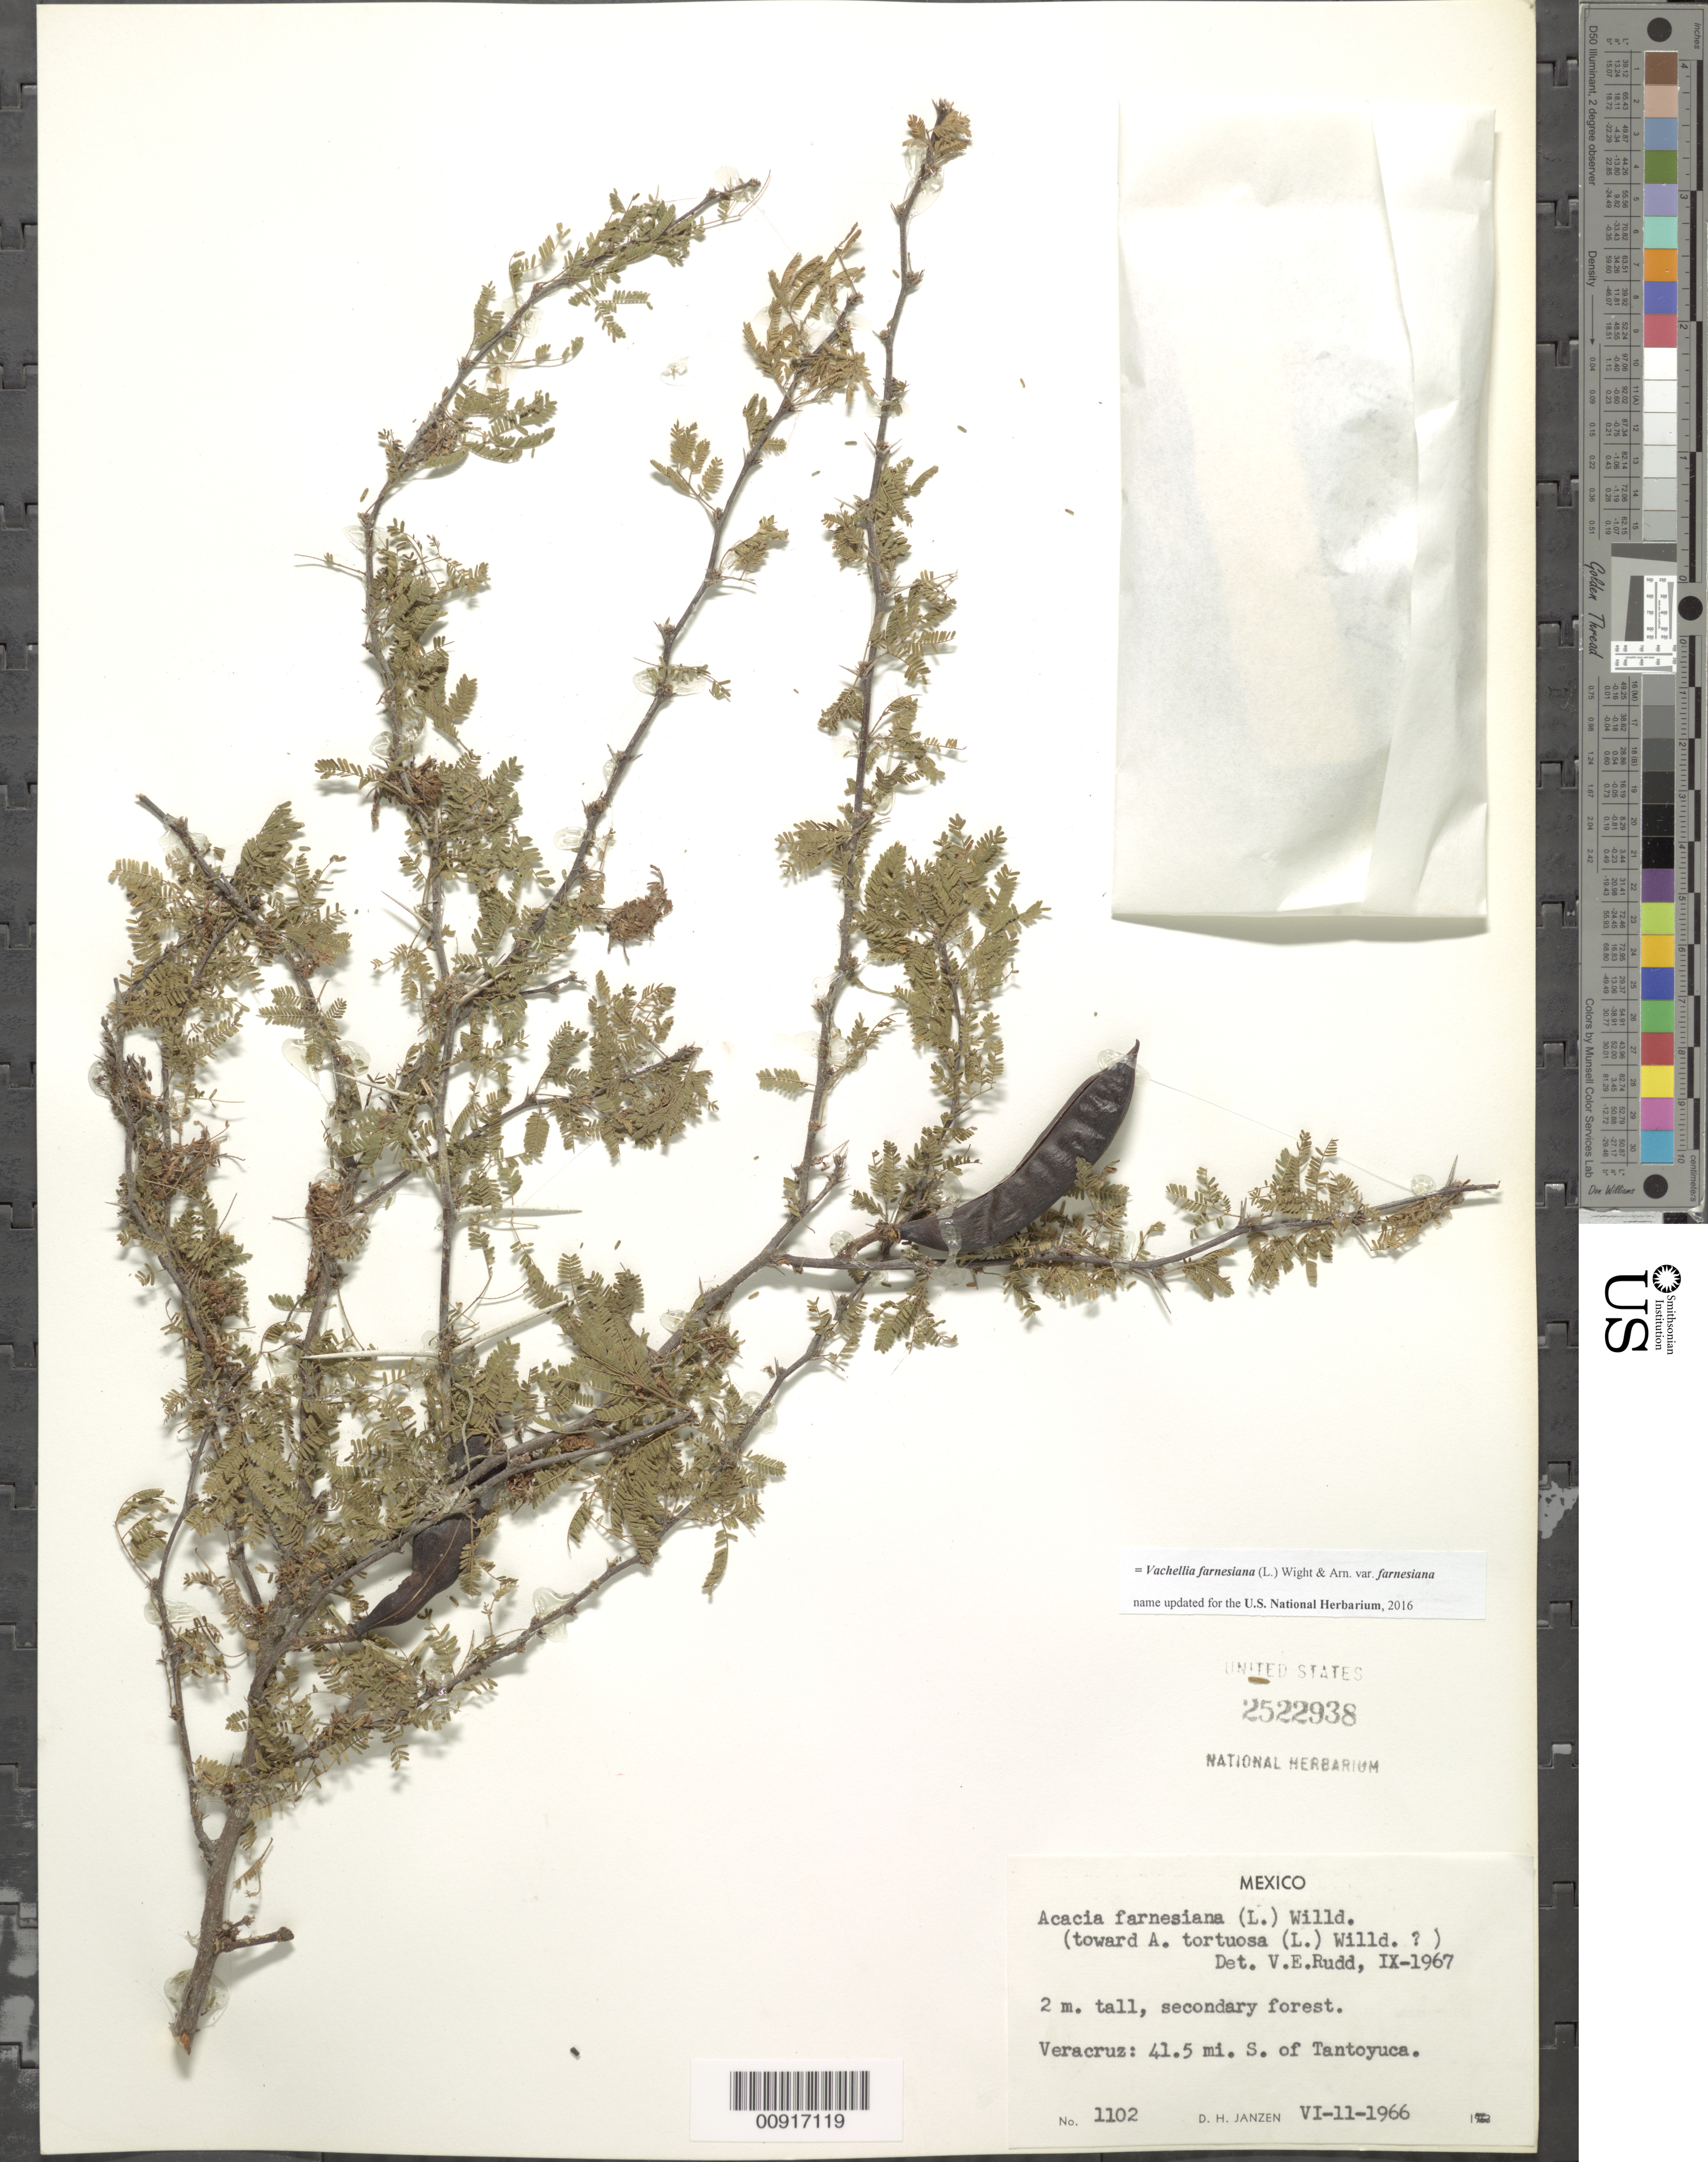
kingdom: Plantae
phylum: Tracheophyta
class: Magnoliopsida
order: Fabales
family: Fabaceae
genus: Vachellia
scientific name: Vachellia farnesiana var. farnesiana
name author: (L.) Wight & Arn.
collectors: D. Janzen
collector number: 1102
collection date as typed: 11 Jun 1966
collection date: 1966-06-11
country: Mexico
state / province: Veracruz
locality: Veracruz: 41.5 mi. S of Tantoyuca.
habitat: Secondary forest.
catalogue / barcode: US 2522938